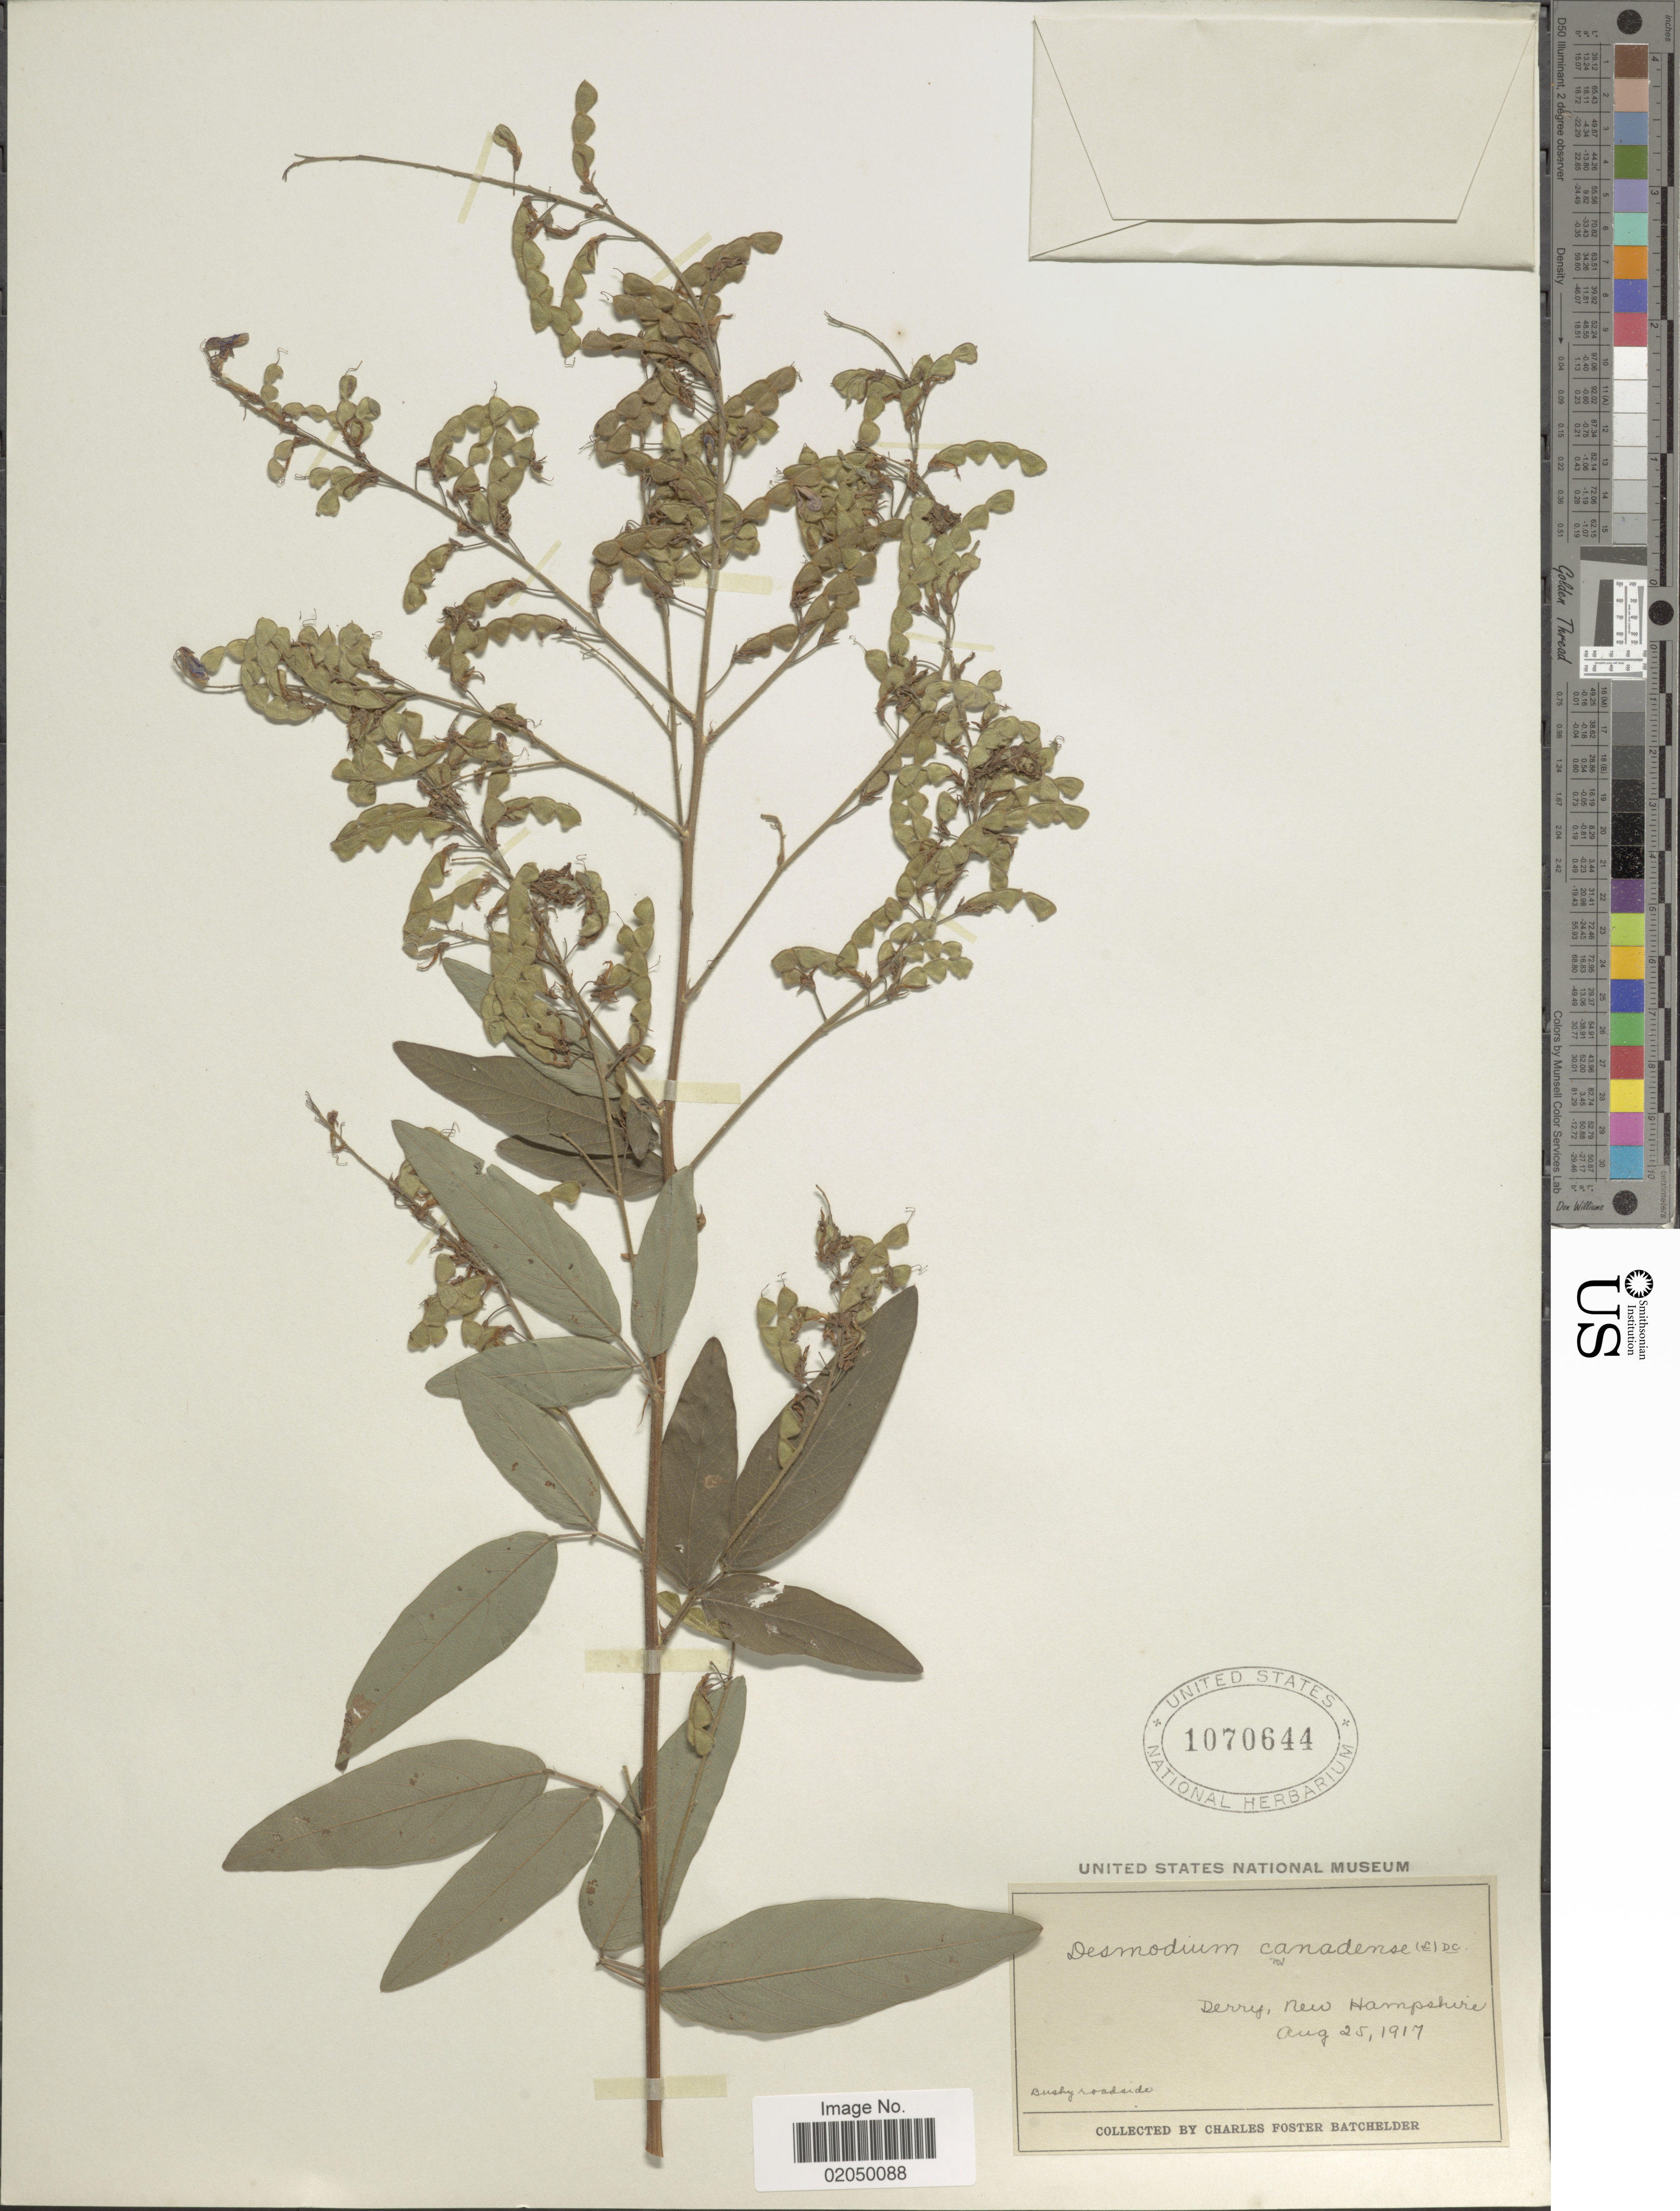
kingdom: Plantae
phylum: Tracheophyta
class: Magnoliopsida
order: Fabales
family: Fabaceae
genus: Desmodium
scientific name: Desmodium canadense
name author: (L.) DC.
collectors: C. Batchelder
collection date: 1917-08-25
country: United States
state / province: New Hampshire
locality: Derry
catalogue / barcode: US 1070644